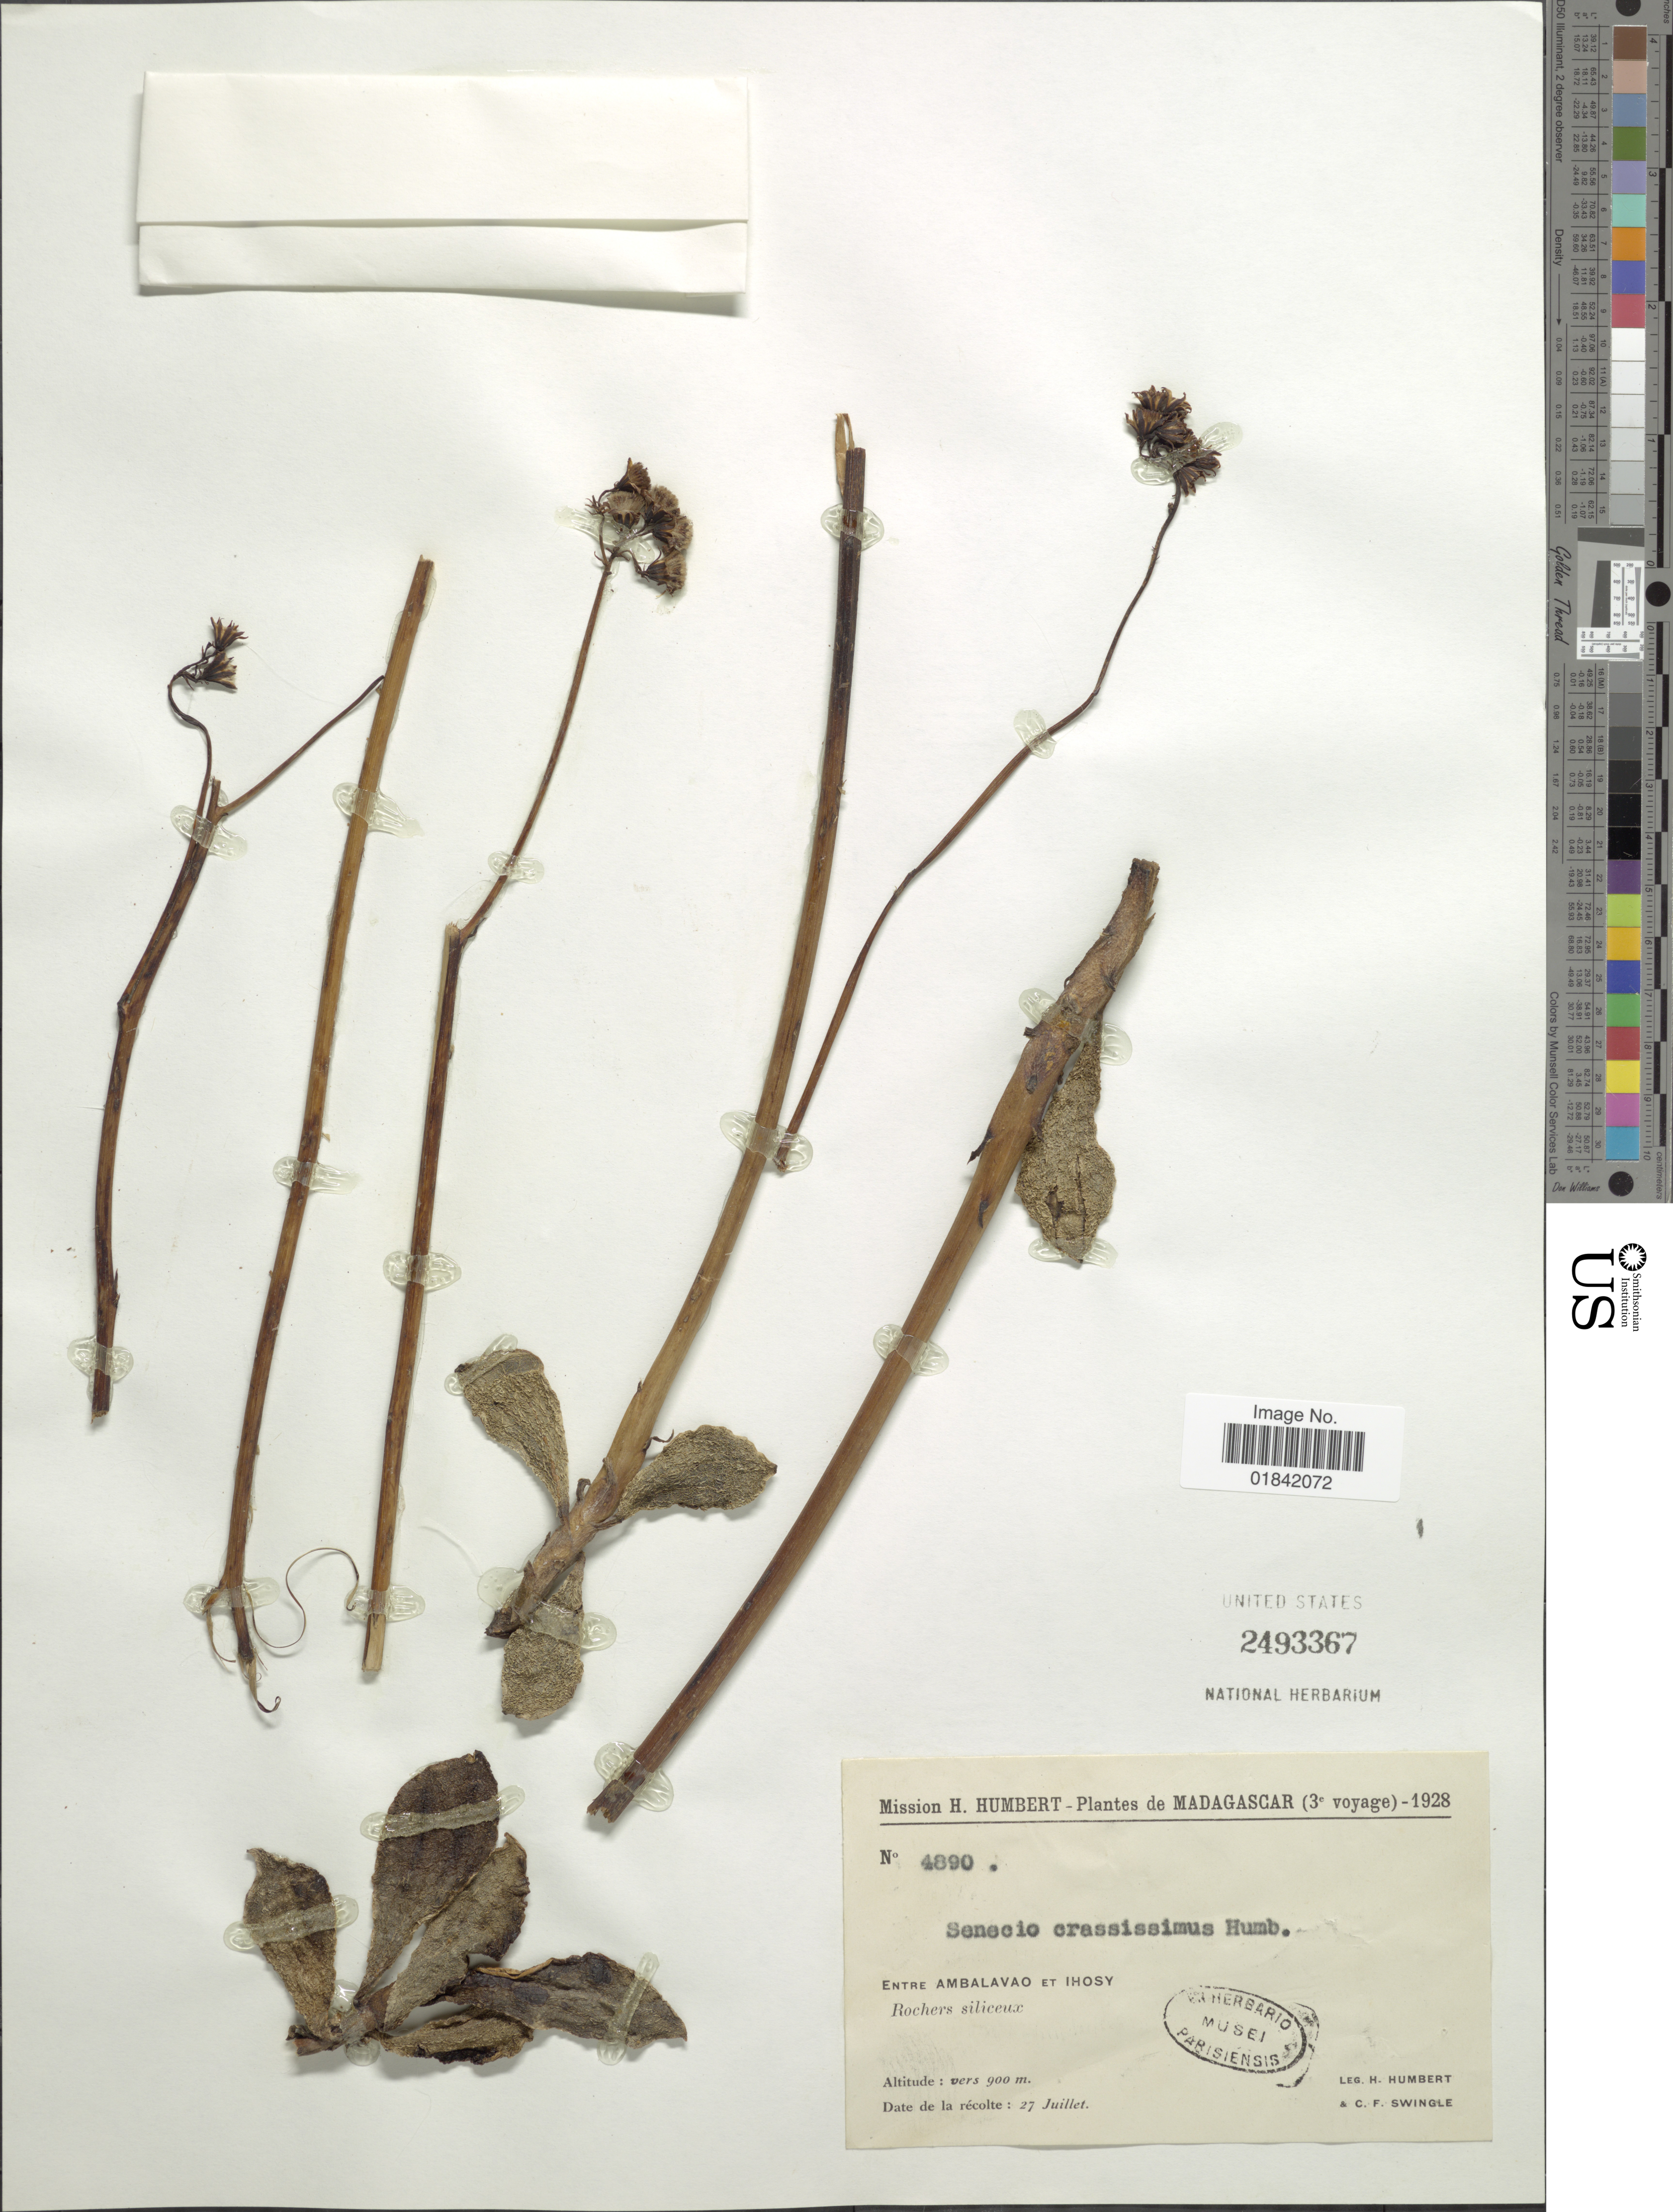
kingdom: Plantae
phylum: Tracheophyta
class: Magnoliopsida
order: Asterales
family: Asteraceae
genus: Senecio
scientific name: Senecio crassissimus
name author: Humb.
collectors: H. Humbert & C. Swingle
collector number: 4890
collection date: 1928-07-27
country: Madagascar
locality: Entre Ambalavao et Ihosy, Rochers siliceux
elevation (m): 900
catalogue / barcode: US 2493367